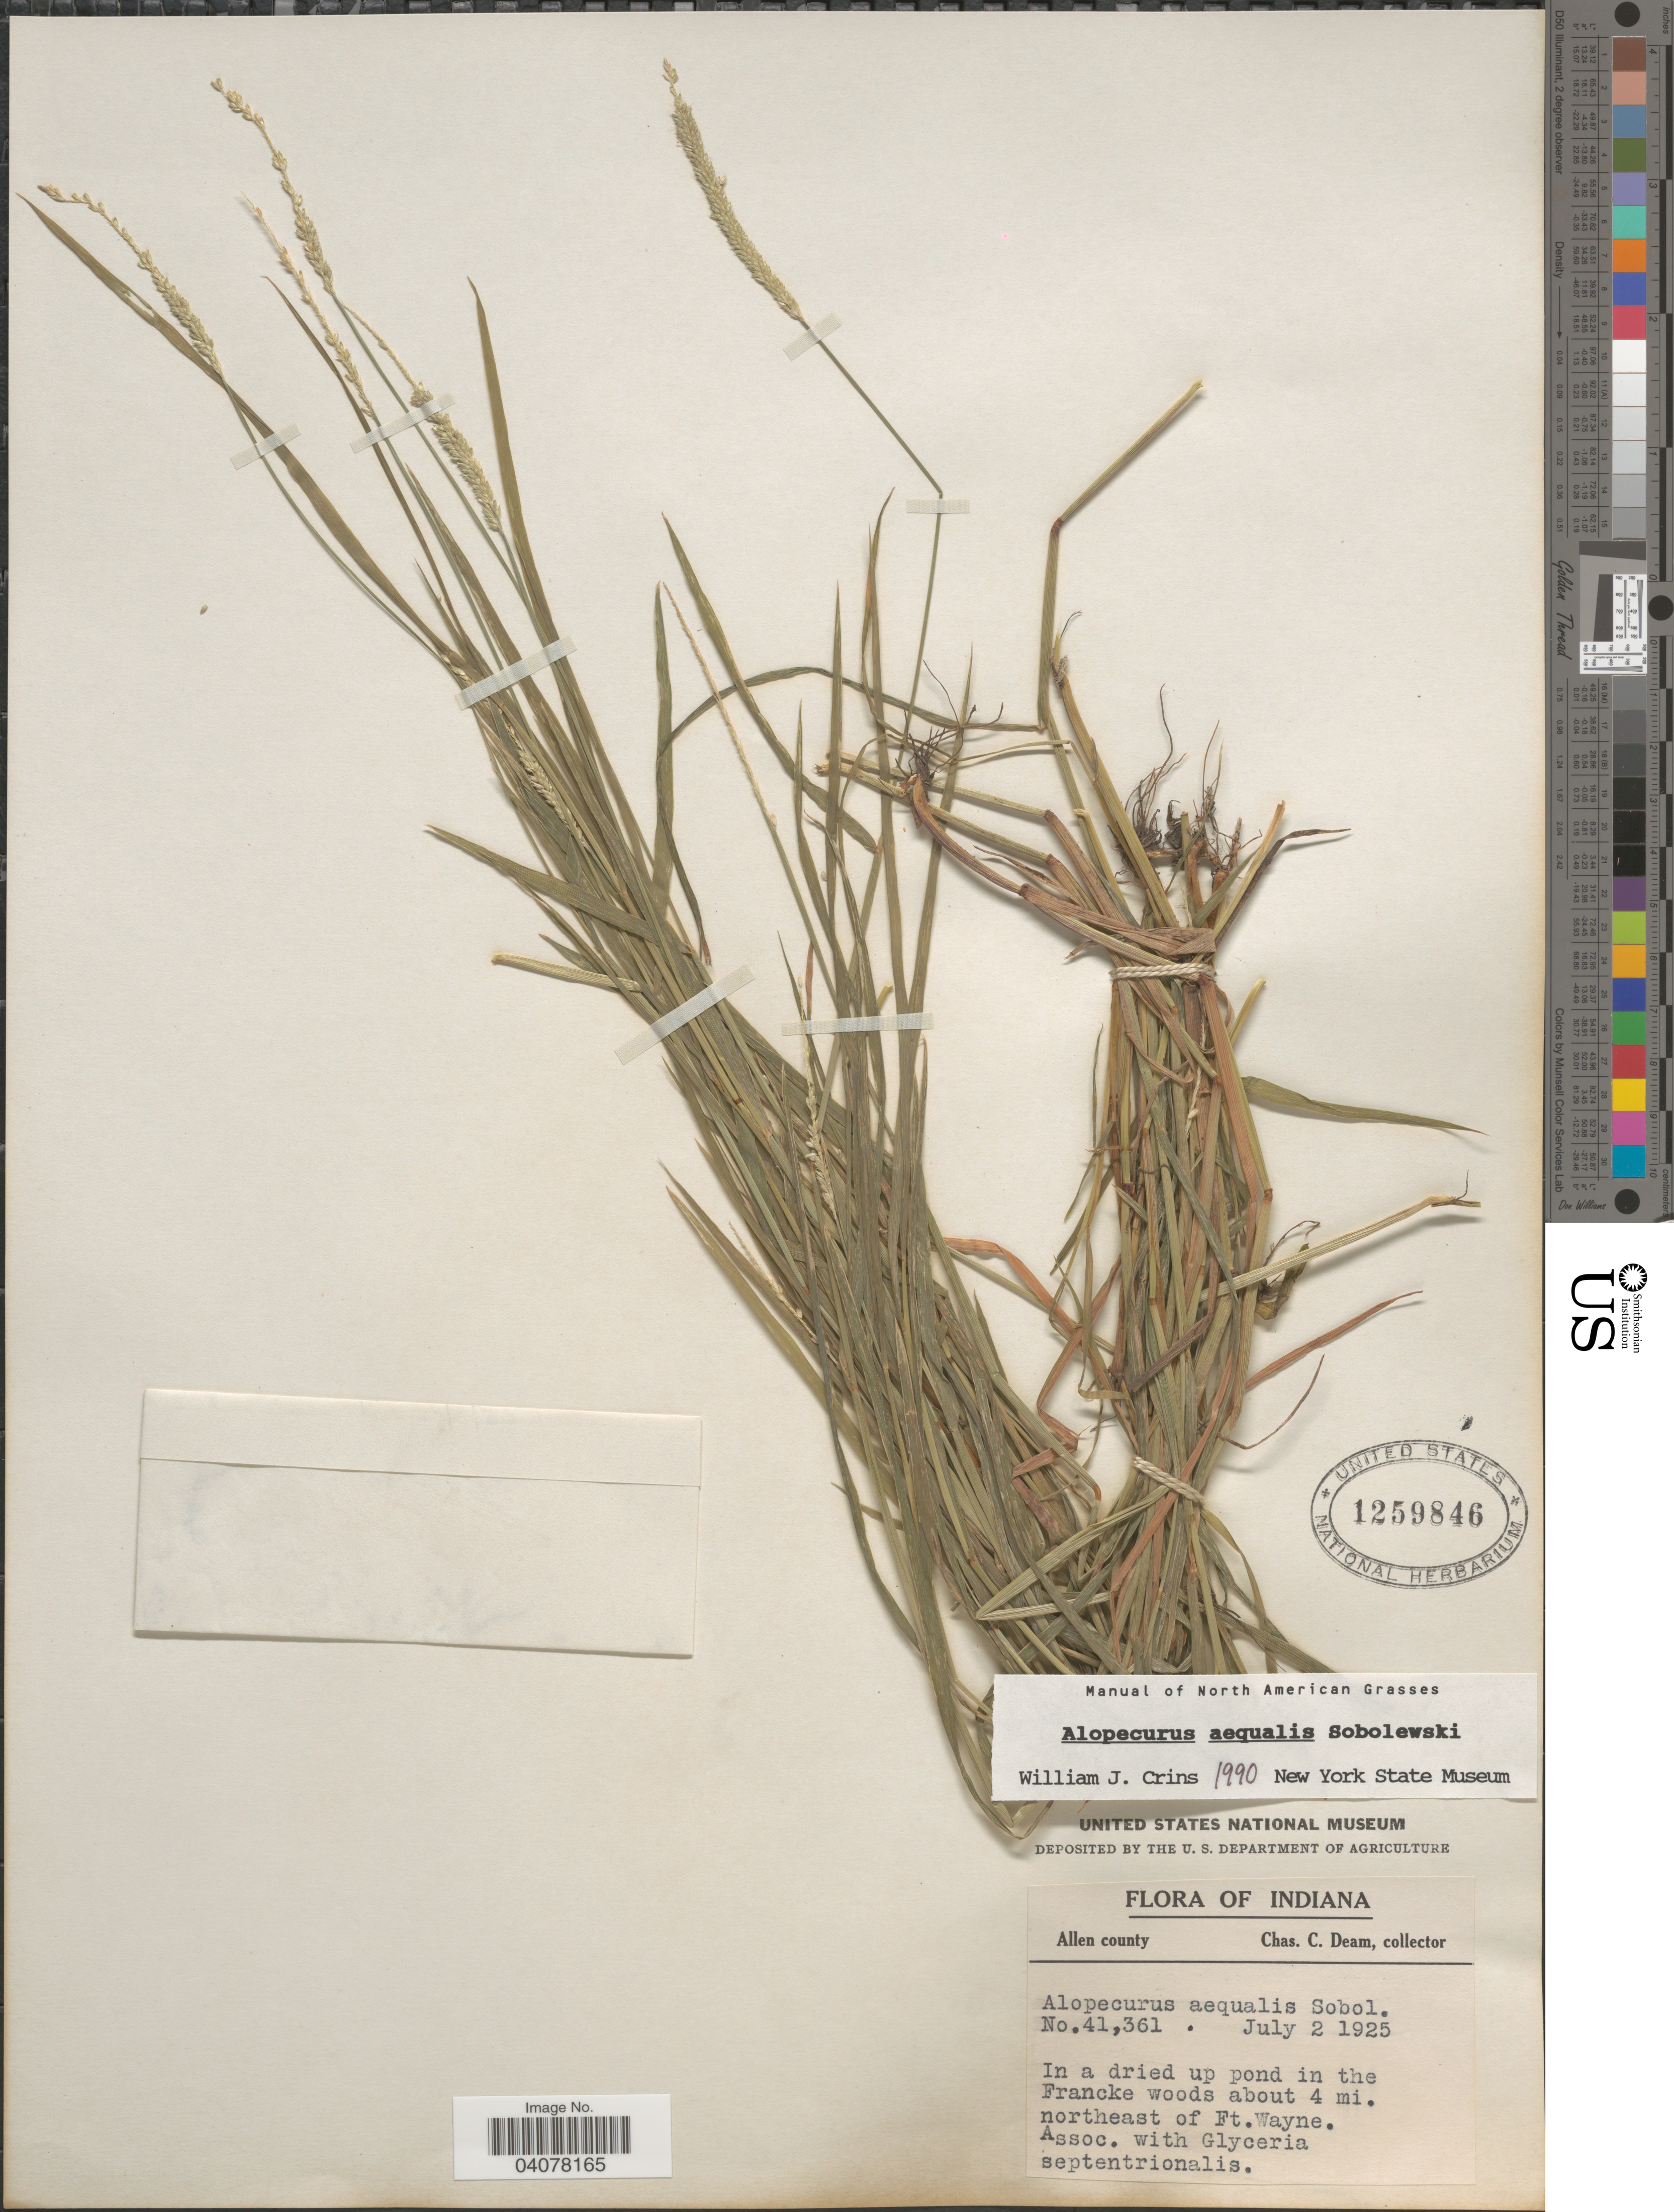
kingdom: Plantae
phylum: Tracheophyta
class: Liliopsida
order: Poales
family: Poaceae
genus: Alopecurus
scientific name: Alopecurus aequalis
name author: Sobol.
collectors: C. C. Deam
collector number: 41361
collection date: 1925-07-02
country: United States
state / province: Indiana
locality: Allen county. In a dried up pond in the Francke woods about 4 mi. northeast of Ft. Wayne.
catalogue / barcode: US 1259846